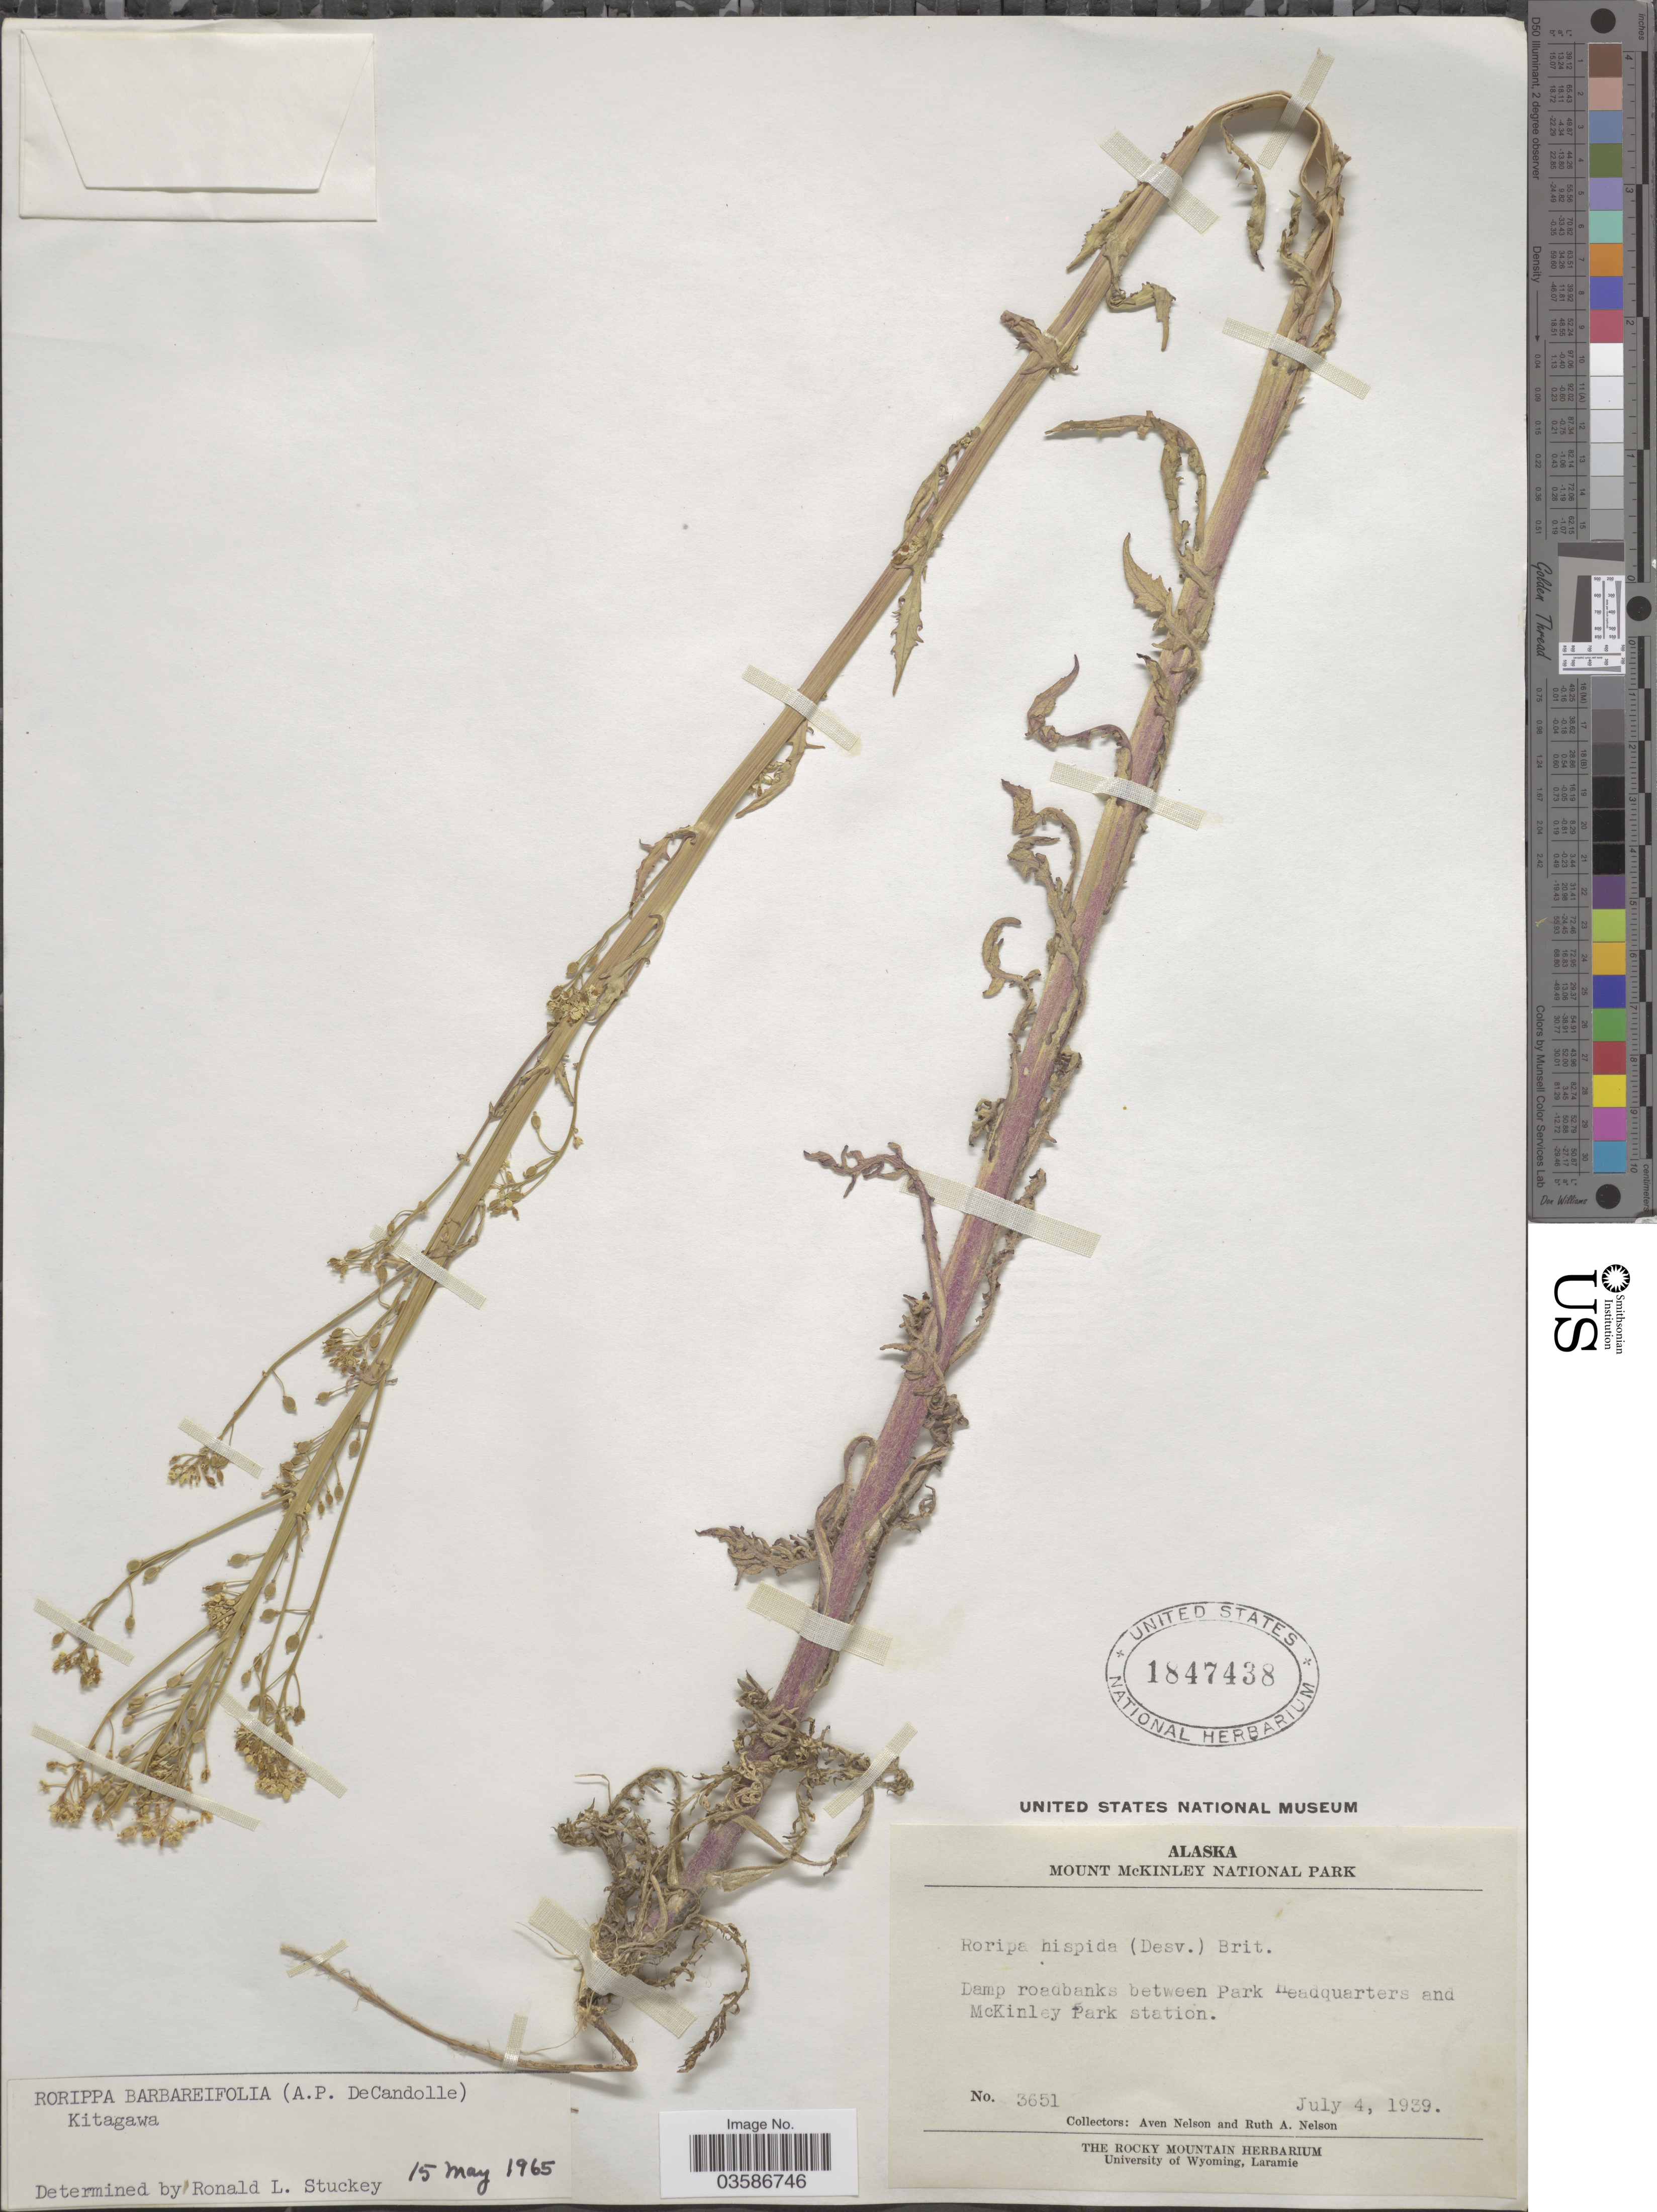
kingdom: Plantae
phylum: Tracheophyta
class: Magnoliopsida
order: Brassicales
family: Brassicaceae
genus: Rorippa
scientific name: Rorippa barbareifolia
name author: (DC.) Kitag.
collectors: A. Nelson & R. A. Nelson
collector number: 3651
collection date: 1939-07-04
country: United States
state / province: Alaska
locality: Mount McKinley National Park. Damp roadbanks between Park Headquarters and McKinley Park station.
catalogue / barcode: US 1847438